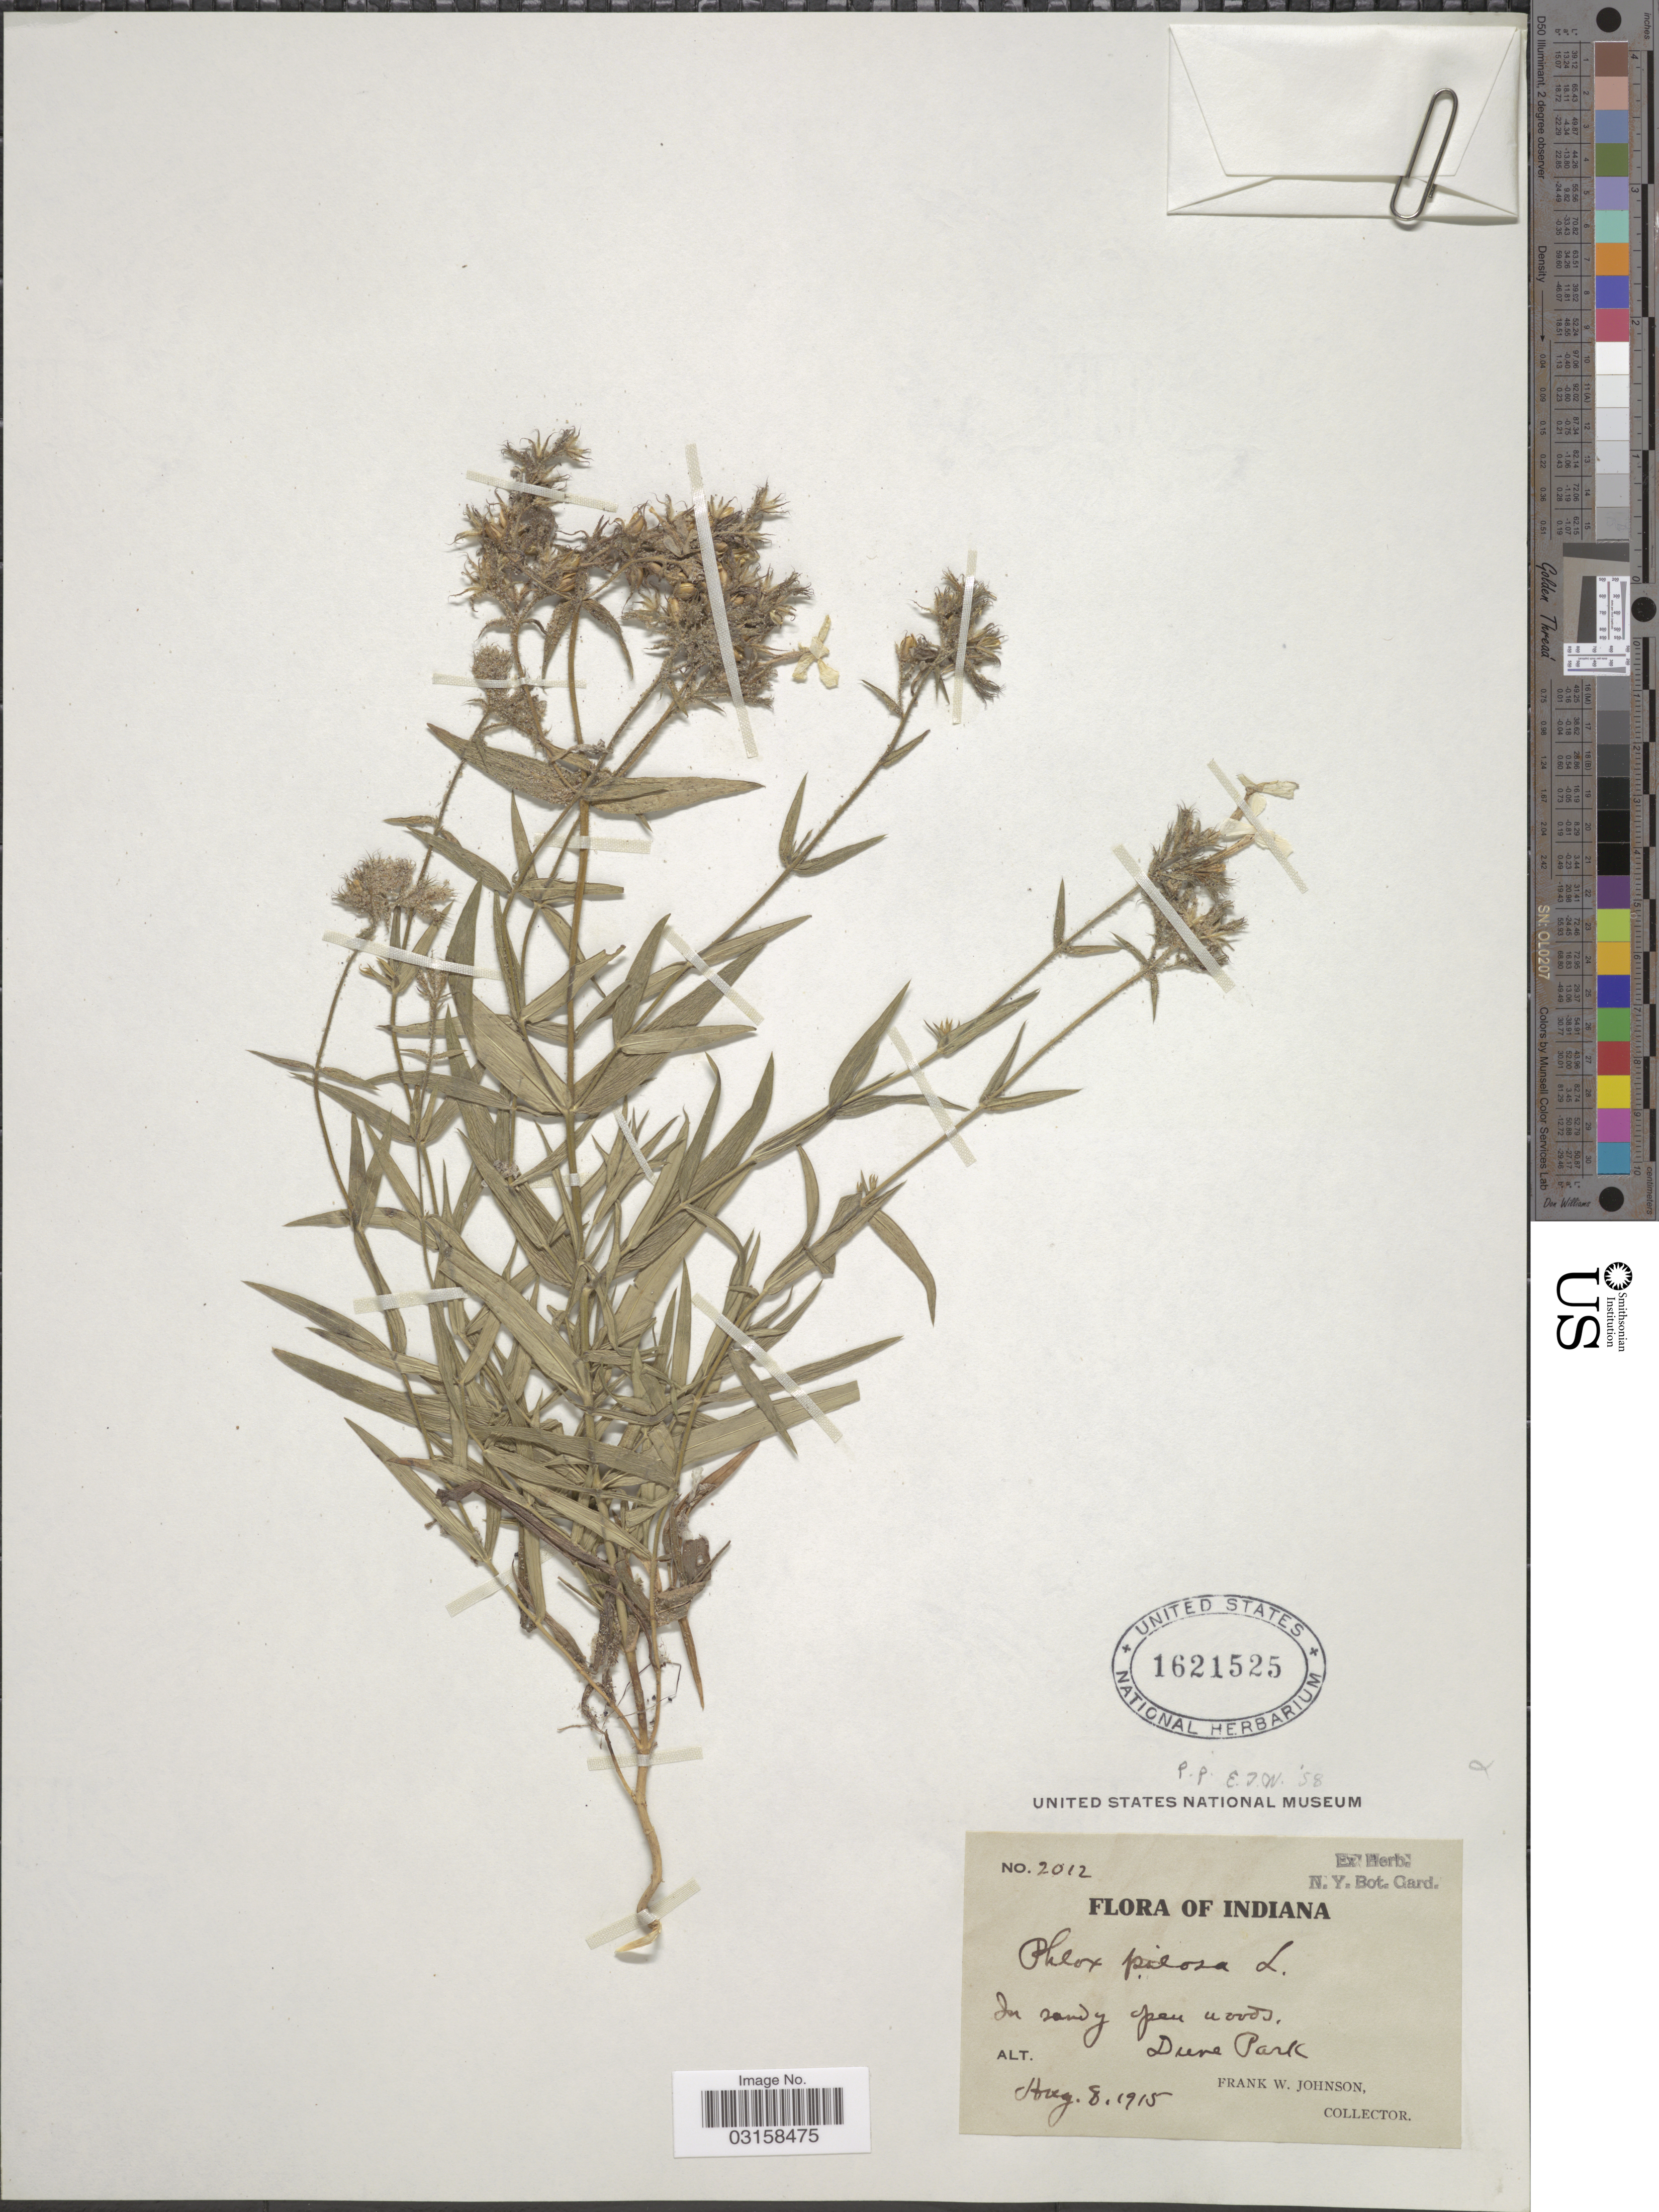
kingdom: Plantae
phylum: Tracheophyta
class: Magnoliopsida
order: Ericales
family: Polemoniaceae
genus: Phlox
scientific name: Phlox pilosa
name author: L.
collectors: F. W. Johnson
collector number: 2012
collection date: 1915-08-08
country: United States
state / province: Indiana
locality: Deere Park.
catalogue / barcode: US 1621525